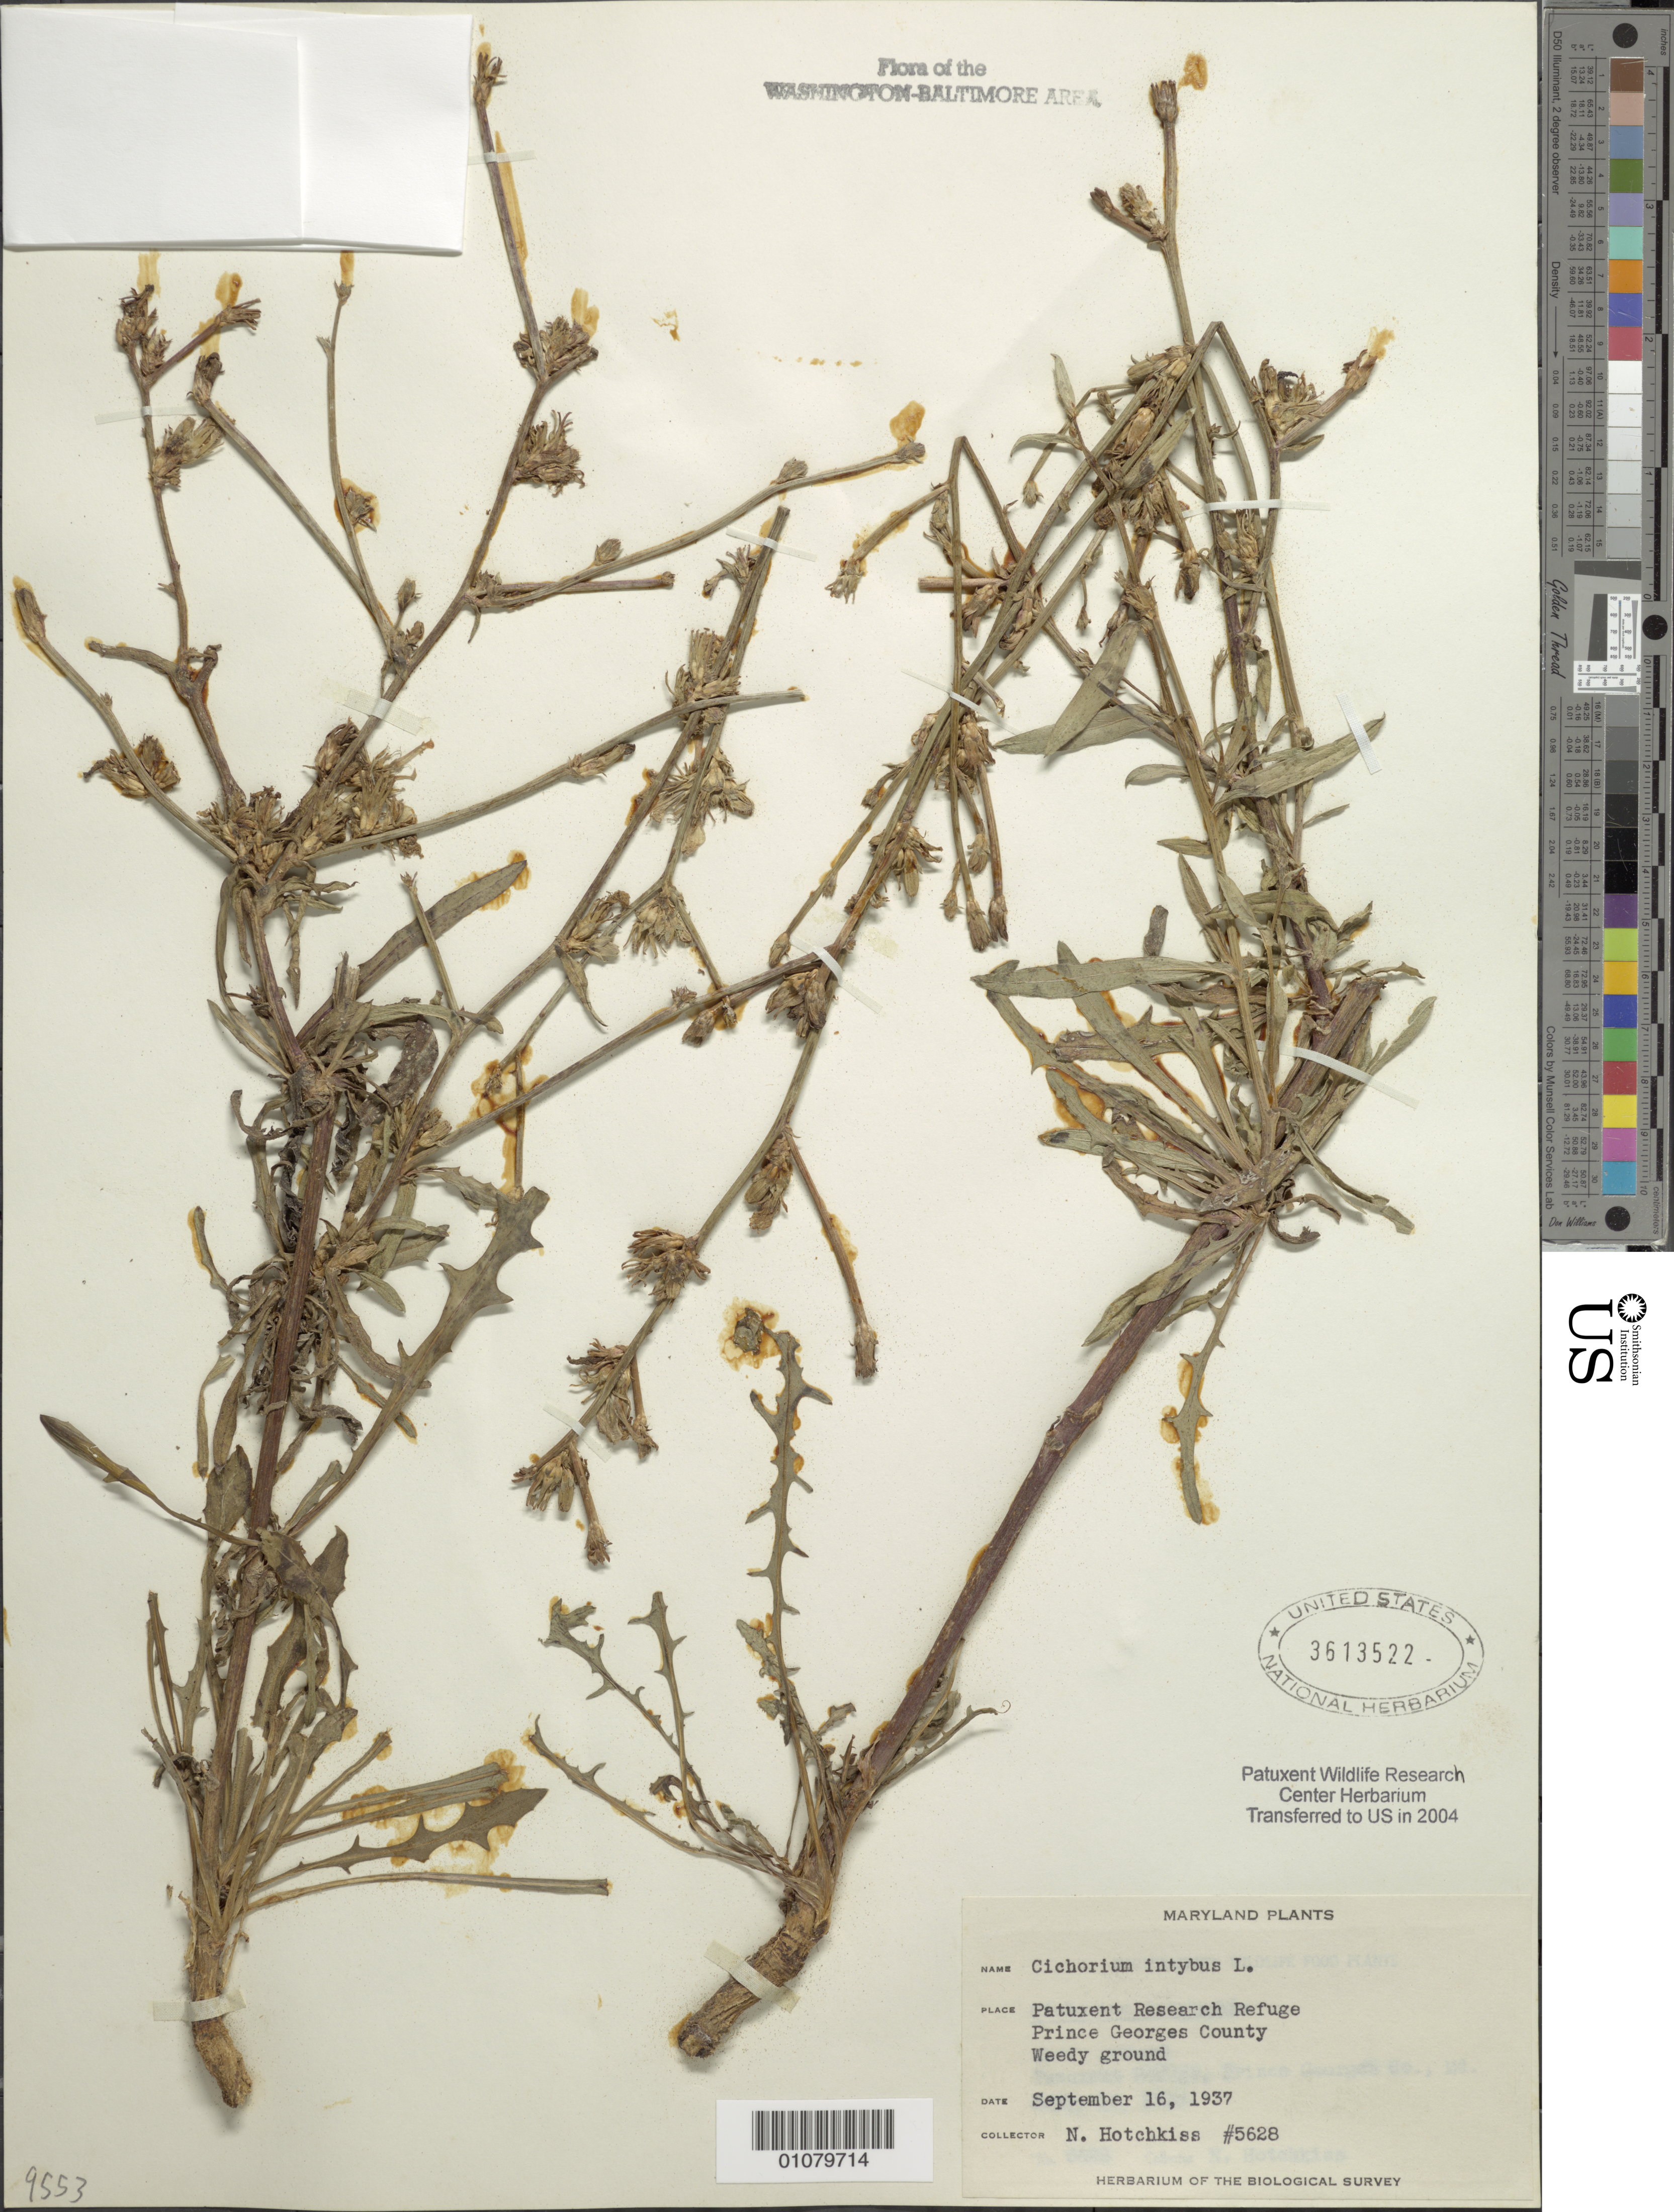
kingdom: Plantae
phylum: Tracheophyta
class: Magnoliopsida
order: Asterales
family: Asteraceae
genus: Cichorium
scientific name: Cichorium intybus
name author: L.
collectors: N. Hotchkiss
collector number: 5628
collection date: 1937-09-16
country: United States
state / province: Maryland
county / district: Prince George's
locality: Patuxent Wildlife Refuge.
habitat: Weedy ground.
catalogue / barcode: US 3613522